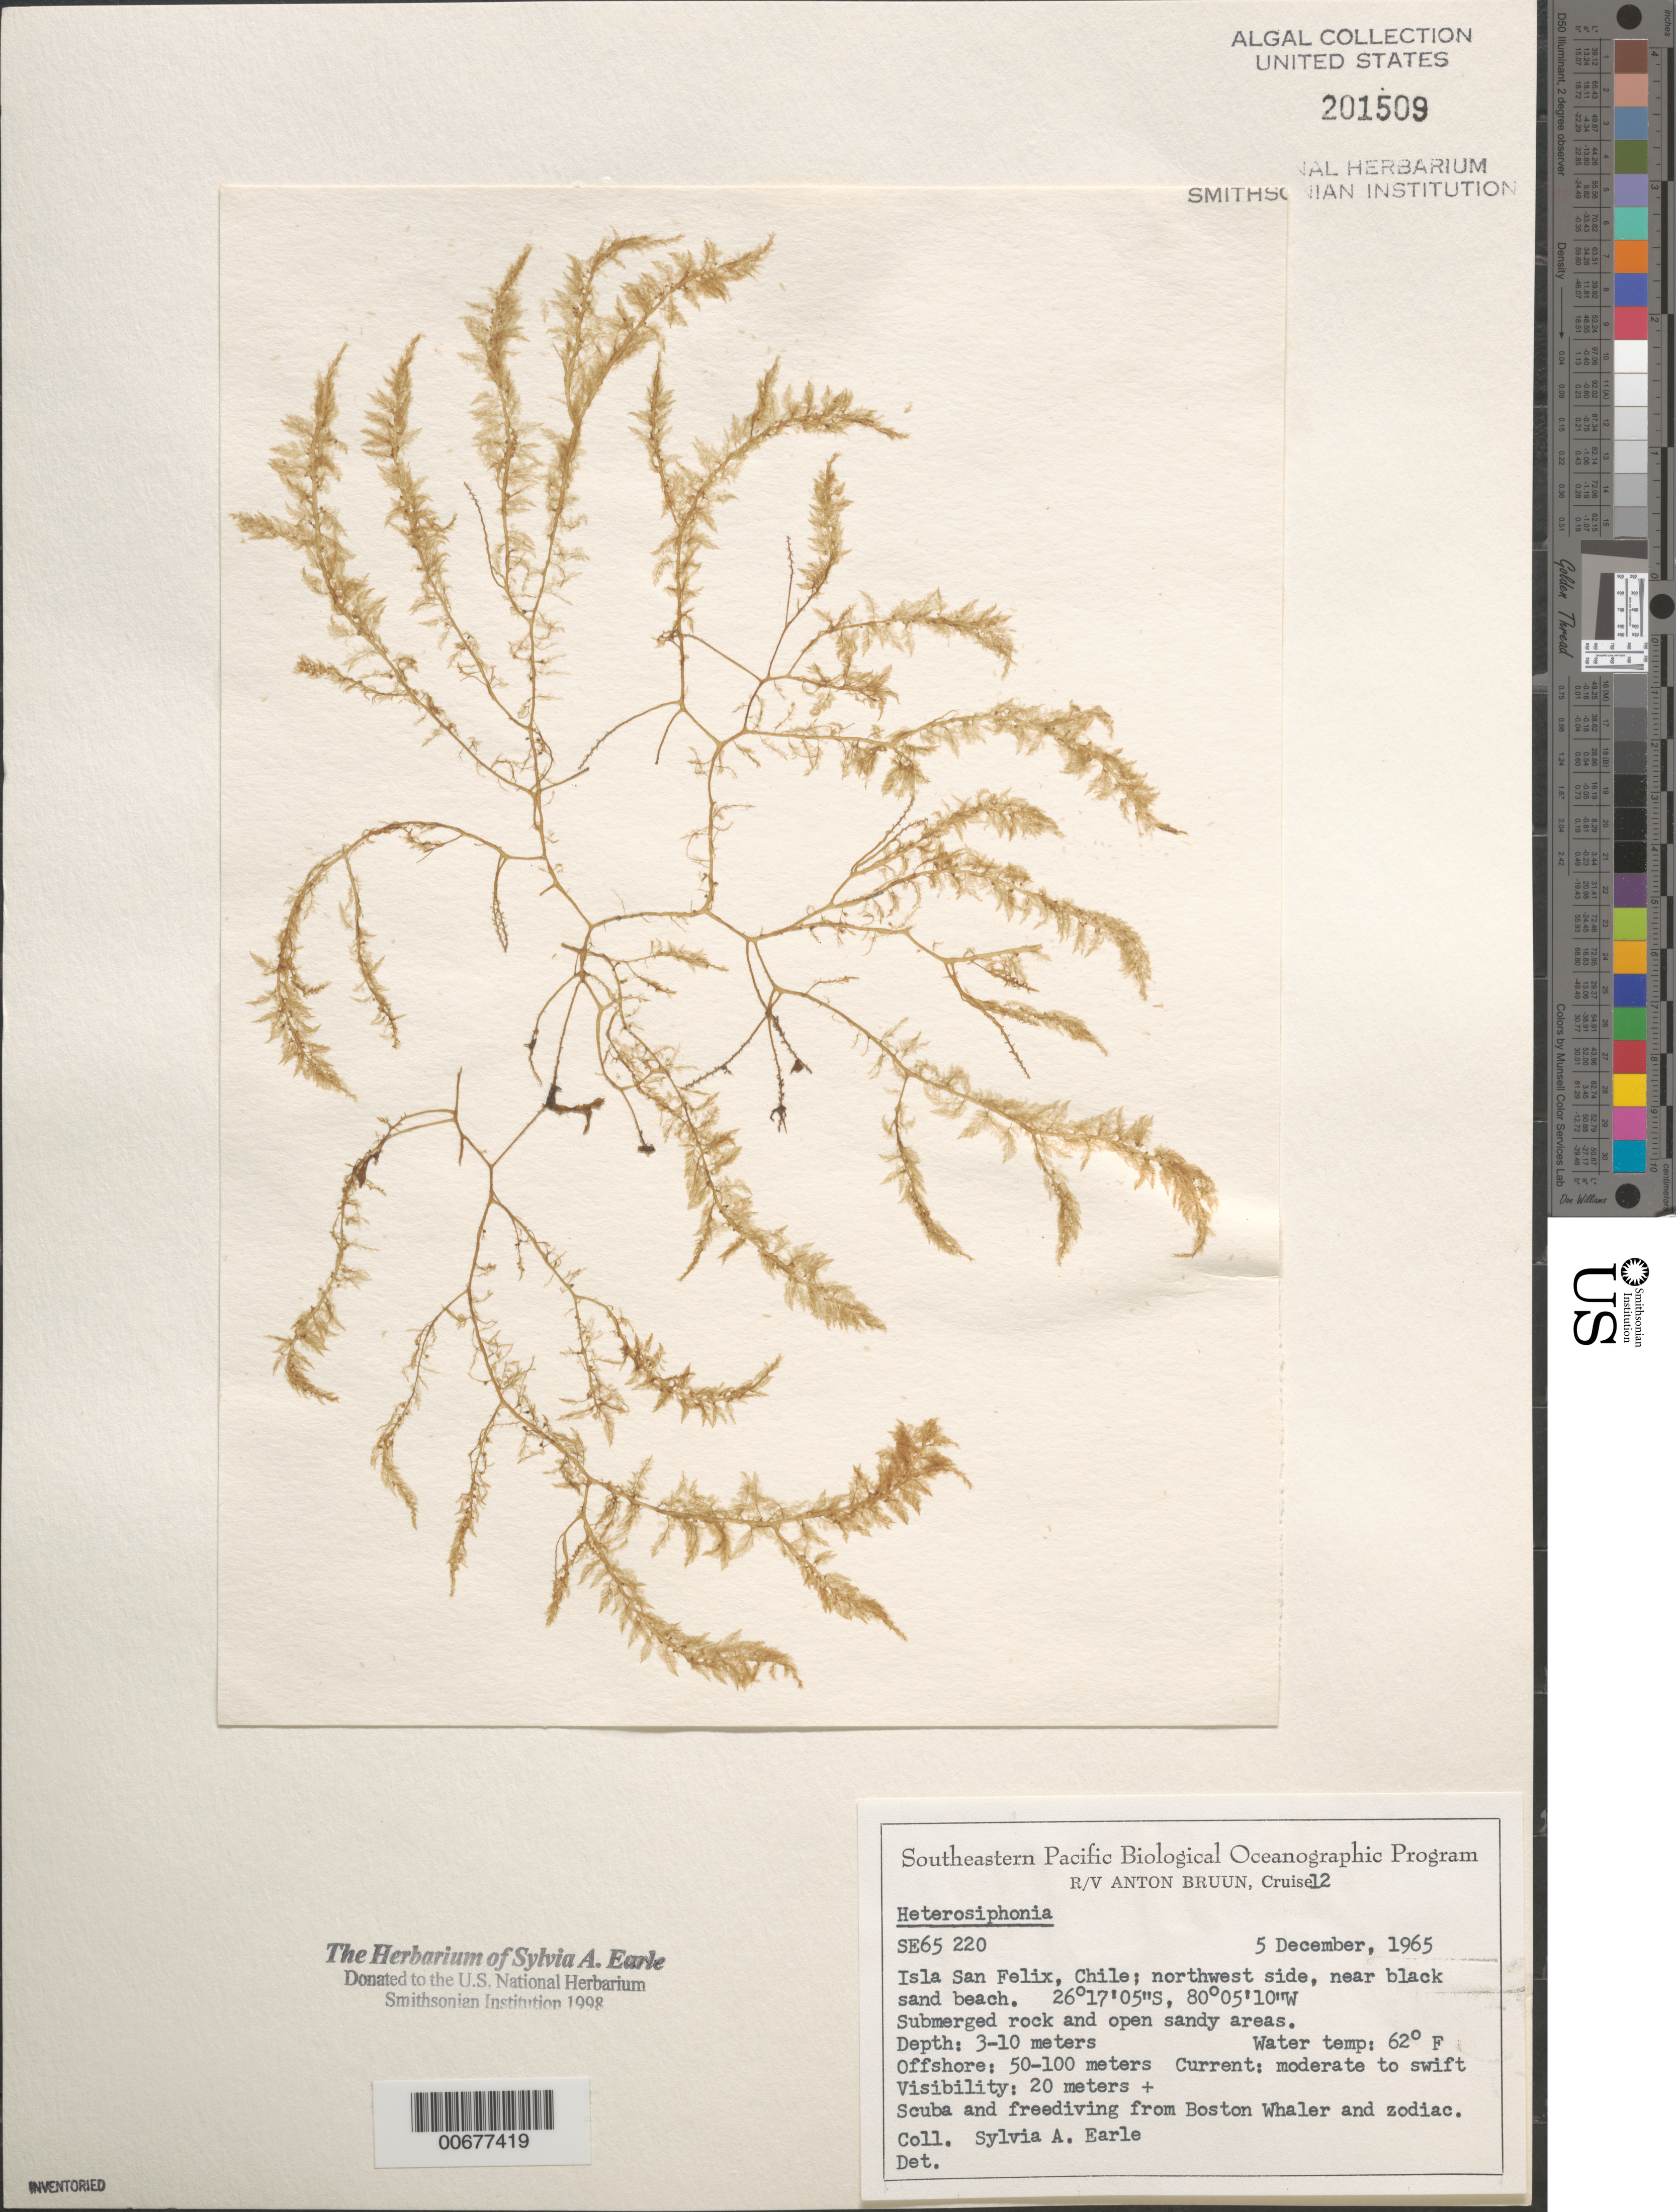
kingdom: Plantae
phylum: Rhodophyta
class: Florideophyceae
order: Ceramiales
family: Dasyaceae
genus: Heterosiphonia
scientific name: Heterosiphonia sp.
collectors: S. A. Earle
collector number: SE 65220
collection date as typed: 05 Dec 1965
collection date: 1965-12-05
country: Chile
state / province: Atacama (III)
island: Isla San Felix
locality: Near black sand beach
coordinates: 26 17' 05" S, 80 05' 10" W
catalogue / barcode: US 201509